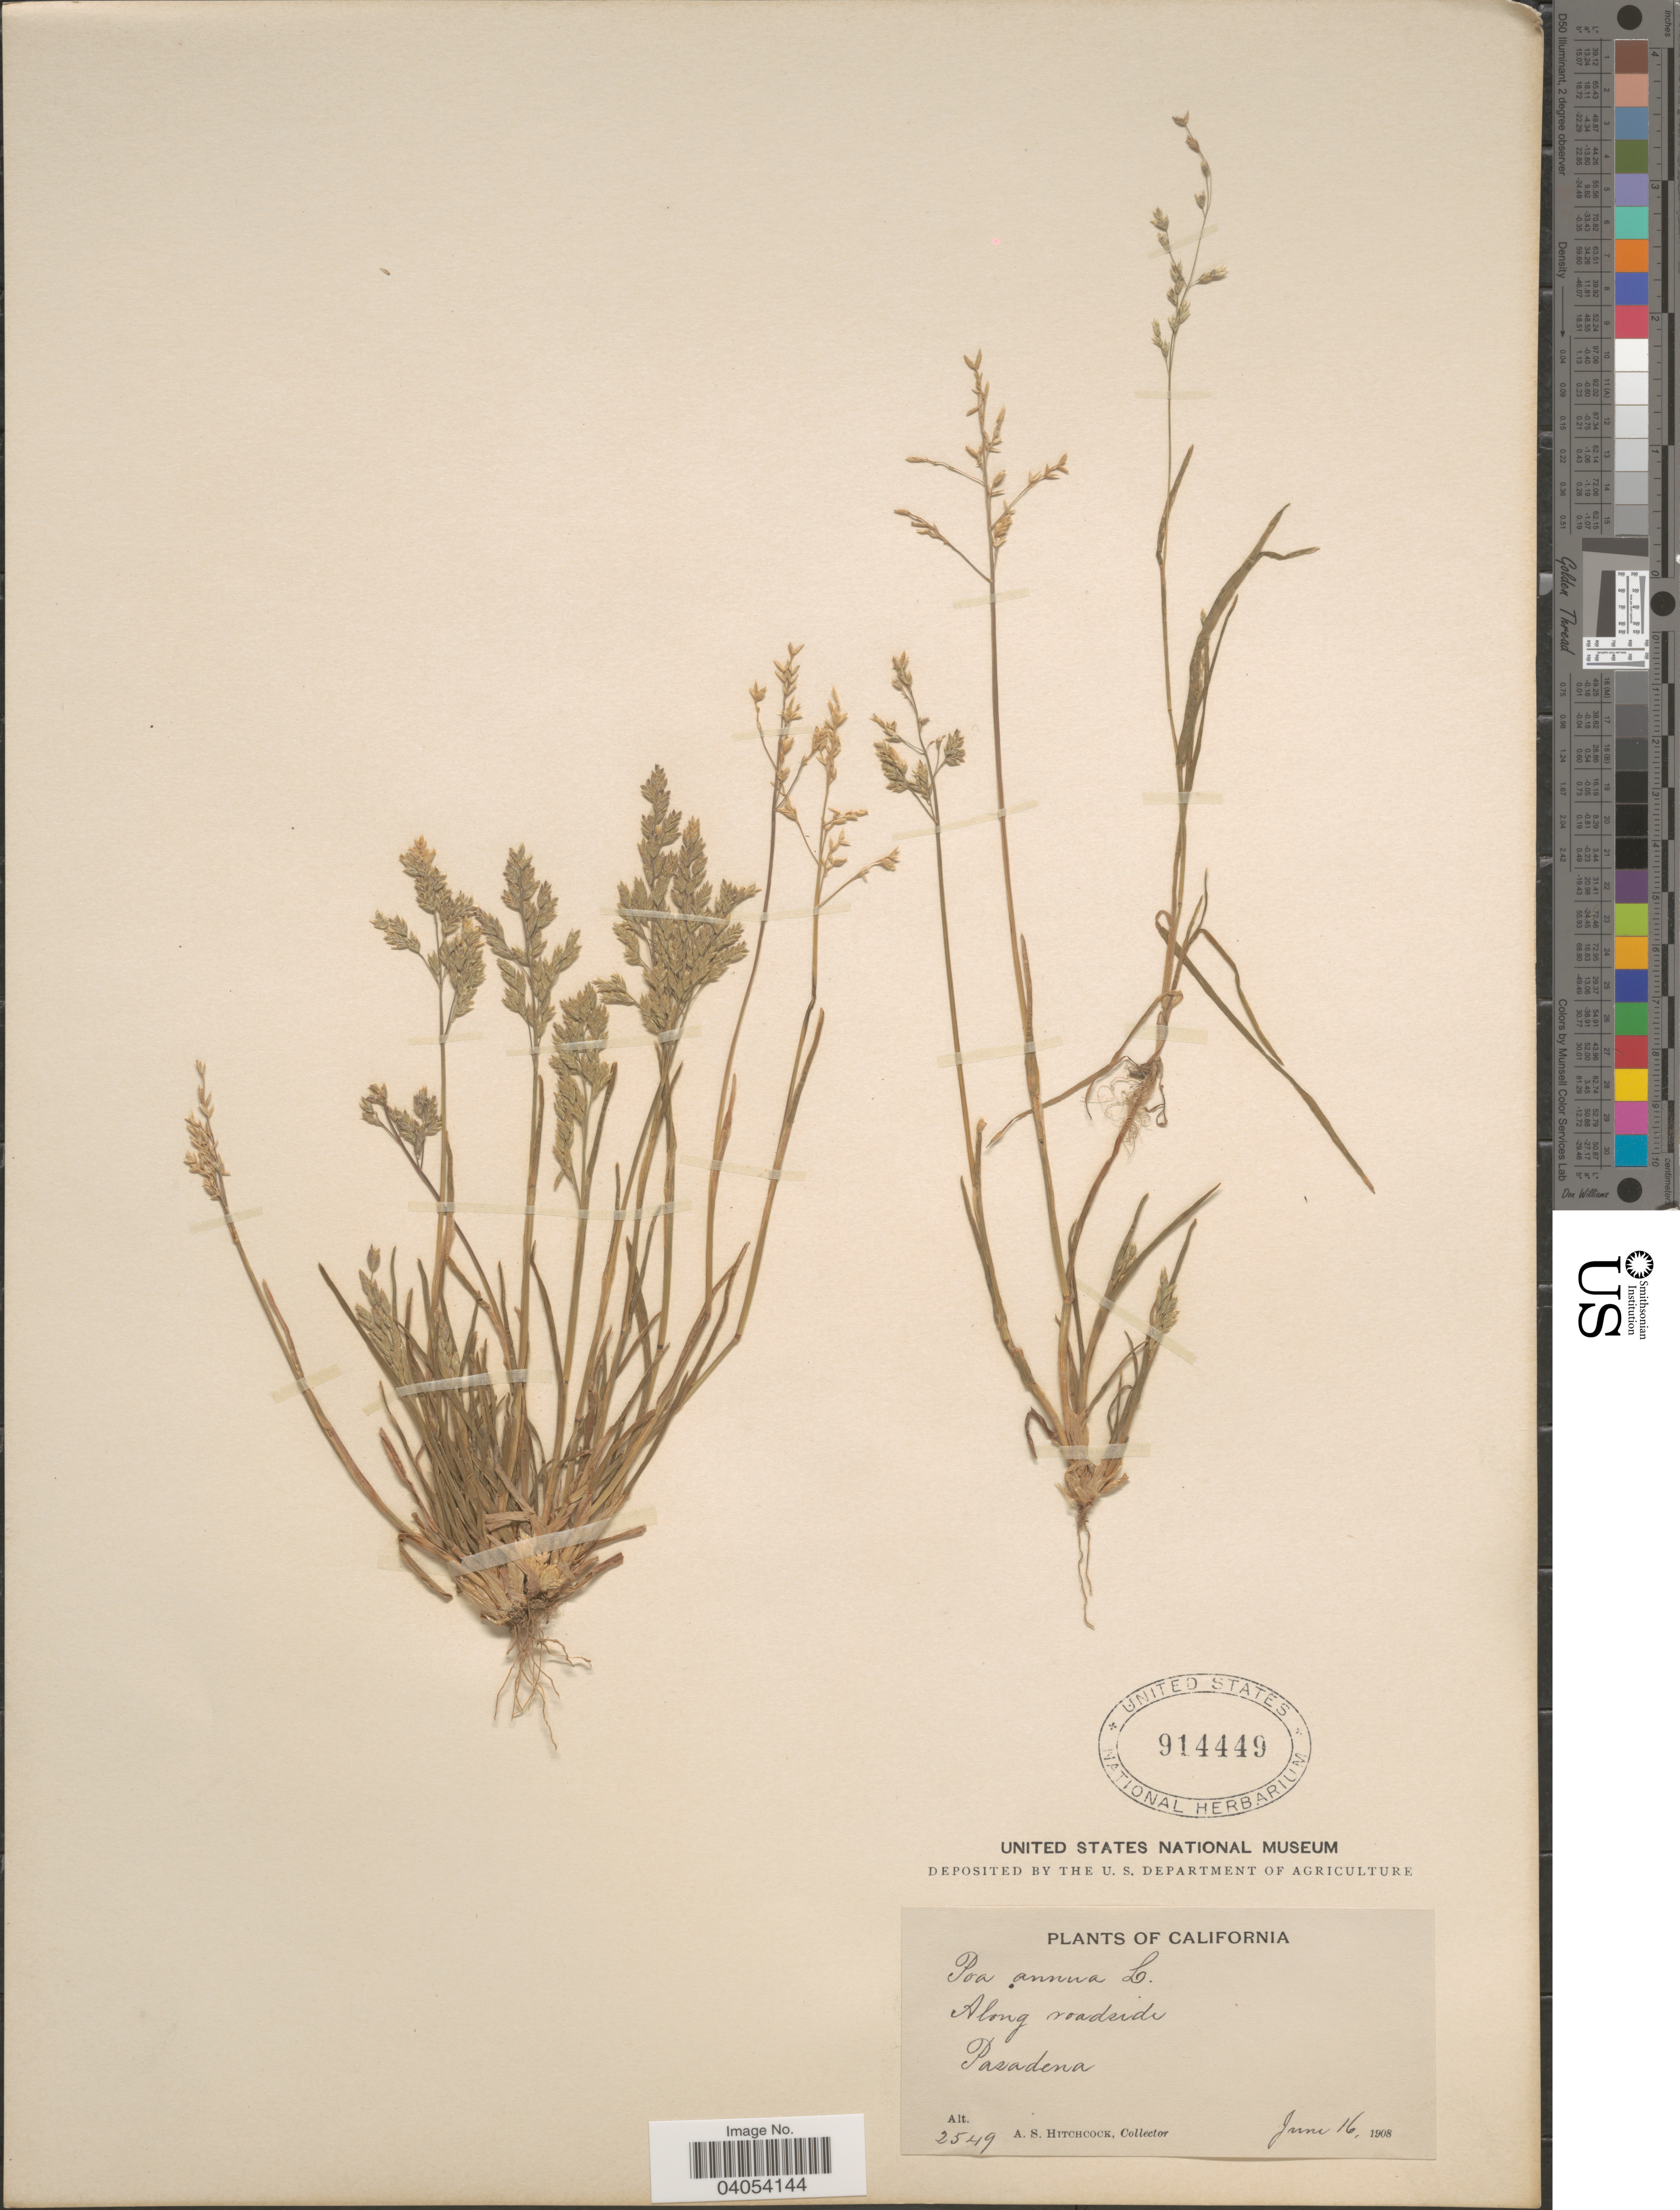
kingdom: Plantae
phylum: Tracheophyta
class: Liliopsida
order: Poales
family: Poaceae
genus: Poa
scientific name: Poa annua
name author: L.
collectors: A. S. Hitchcock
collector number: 2549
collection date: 1908-06-16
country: United States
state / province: California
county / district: Los Angeles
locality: Along roadside, Pasadena.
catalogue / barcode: US 914449